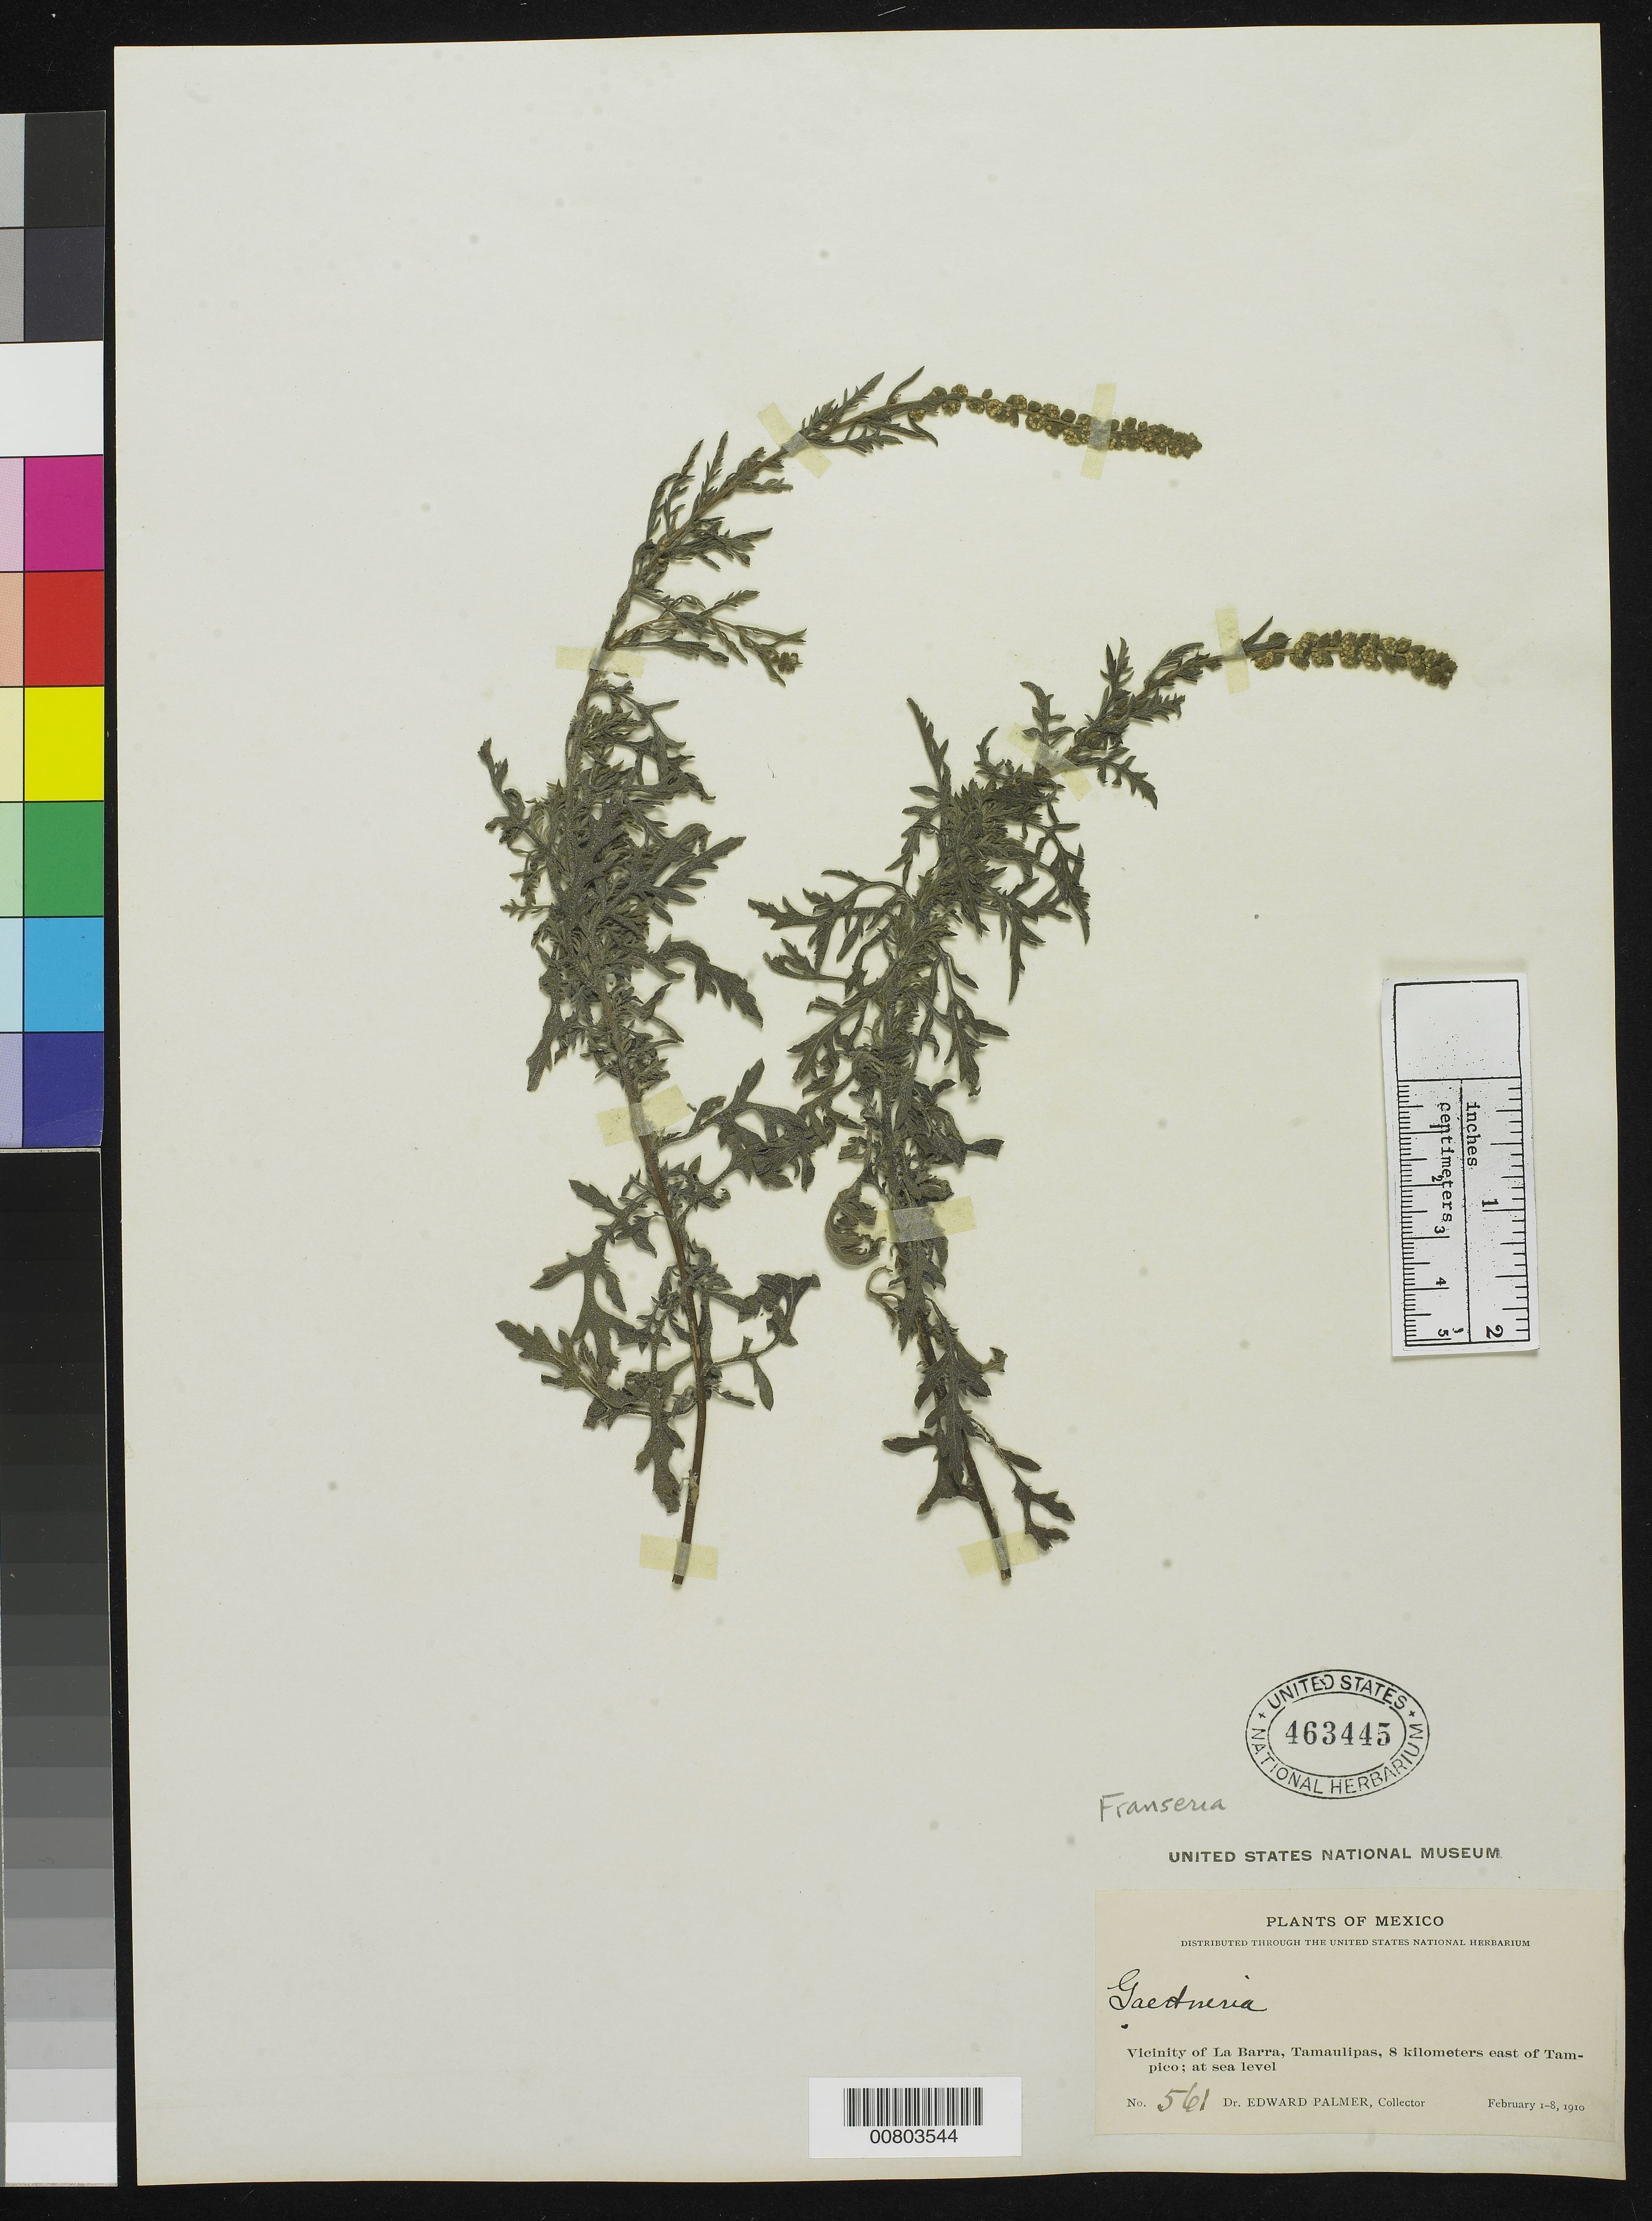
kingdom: Plantae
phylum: Tracheophyta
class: Magnoliopsida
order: Asterales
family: Asteraceae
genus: Franseria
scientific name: Franseria sp.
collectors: E. Palmer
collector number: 561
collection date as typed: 01 Feb 1910 to 08 Feb 1910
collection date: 1910-02-01/1910-02-08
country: Mexico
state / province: Tamaulipas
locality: Vicinity of La Barra, 8 Kilometers east of Tampico.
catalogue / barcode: US 463445